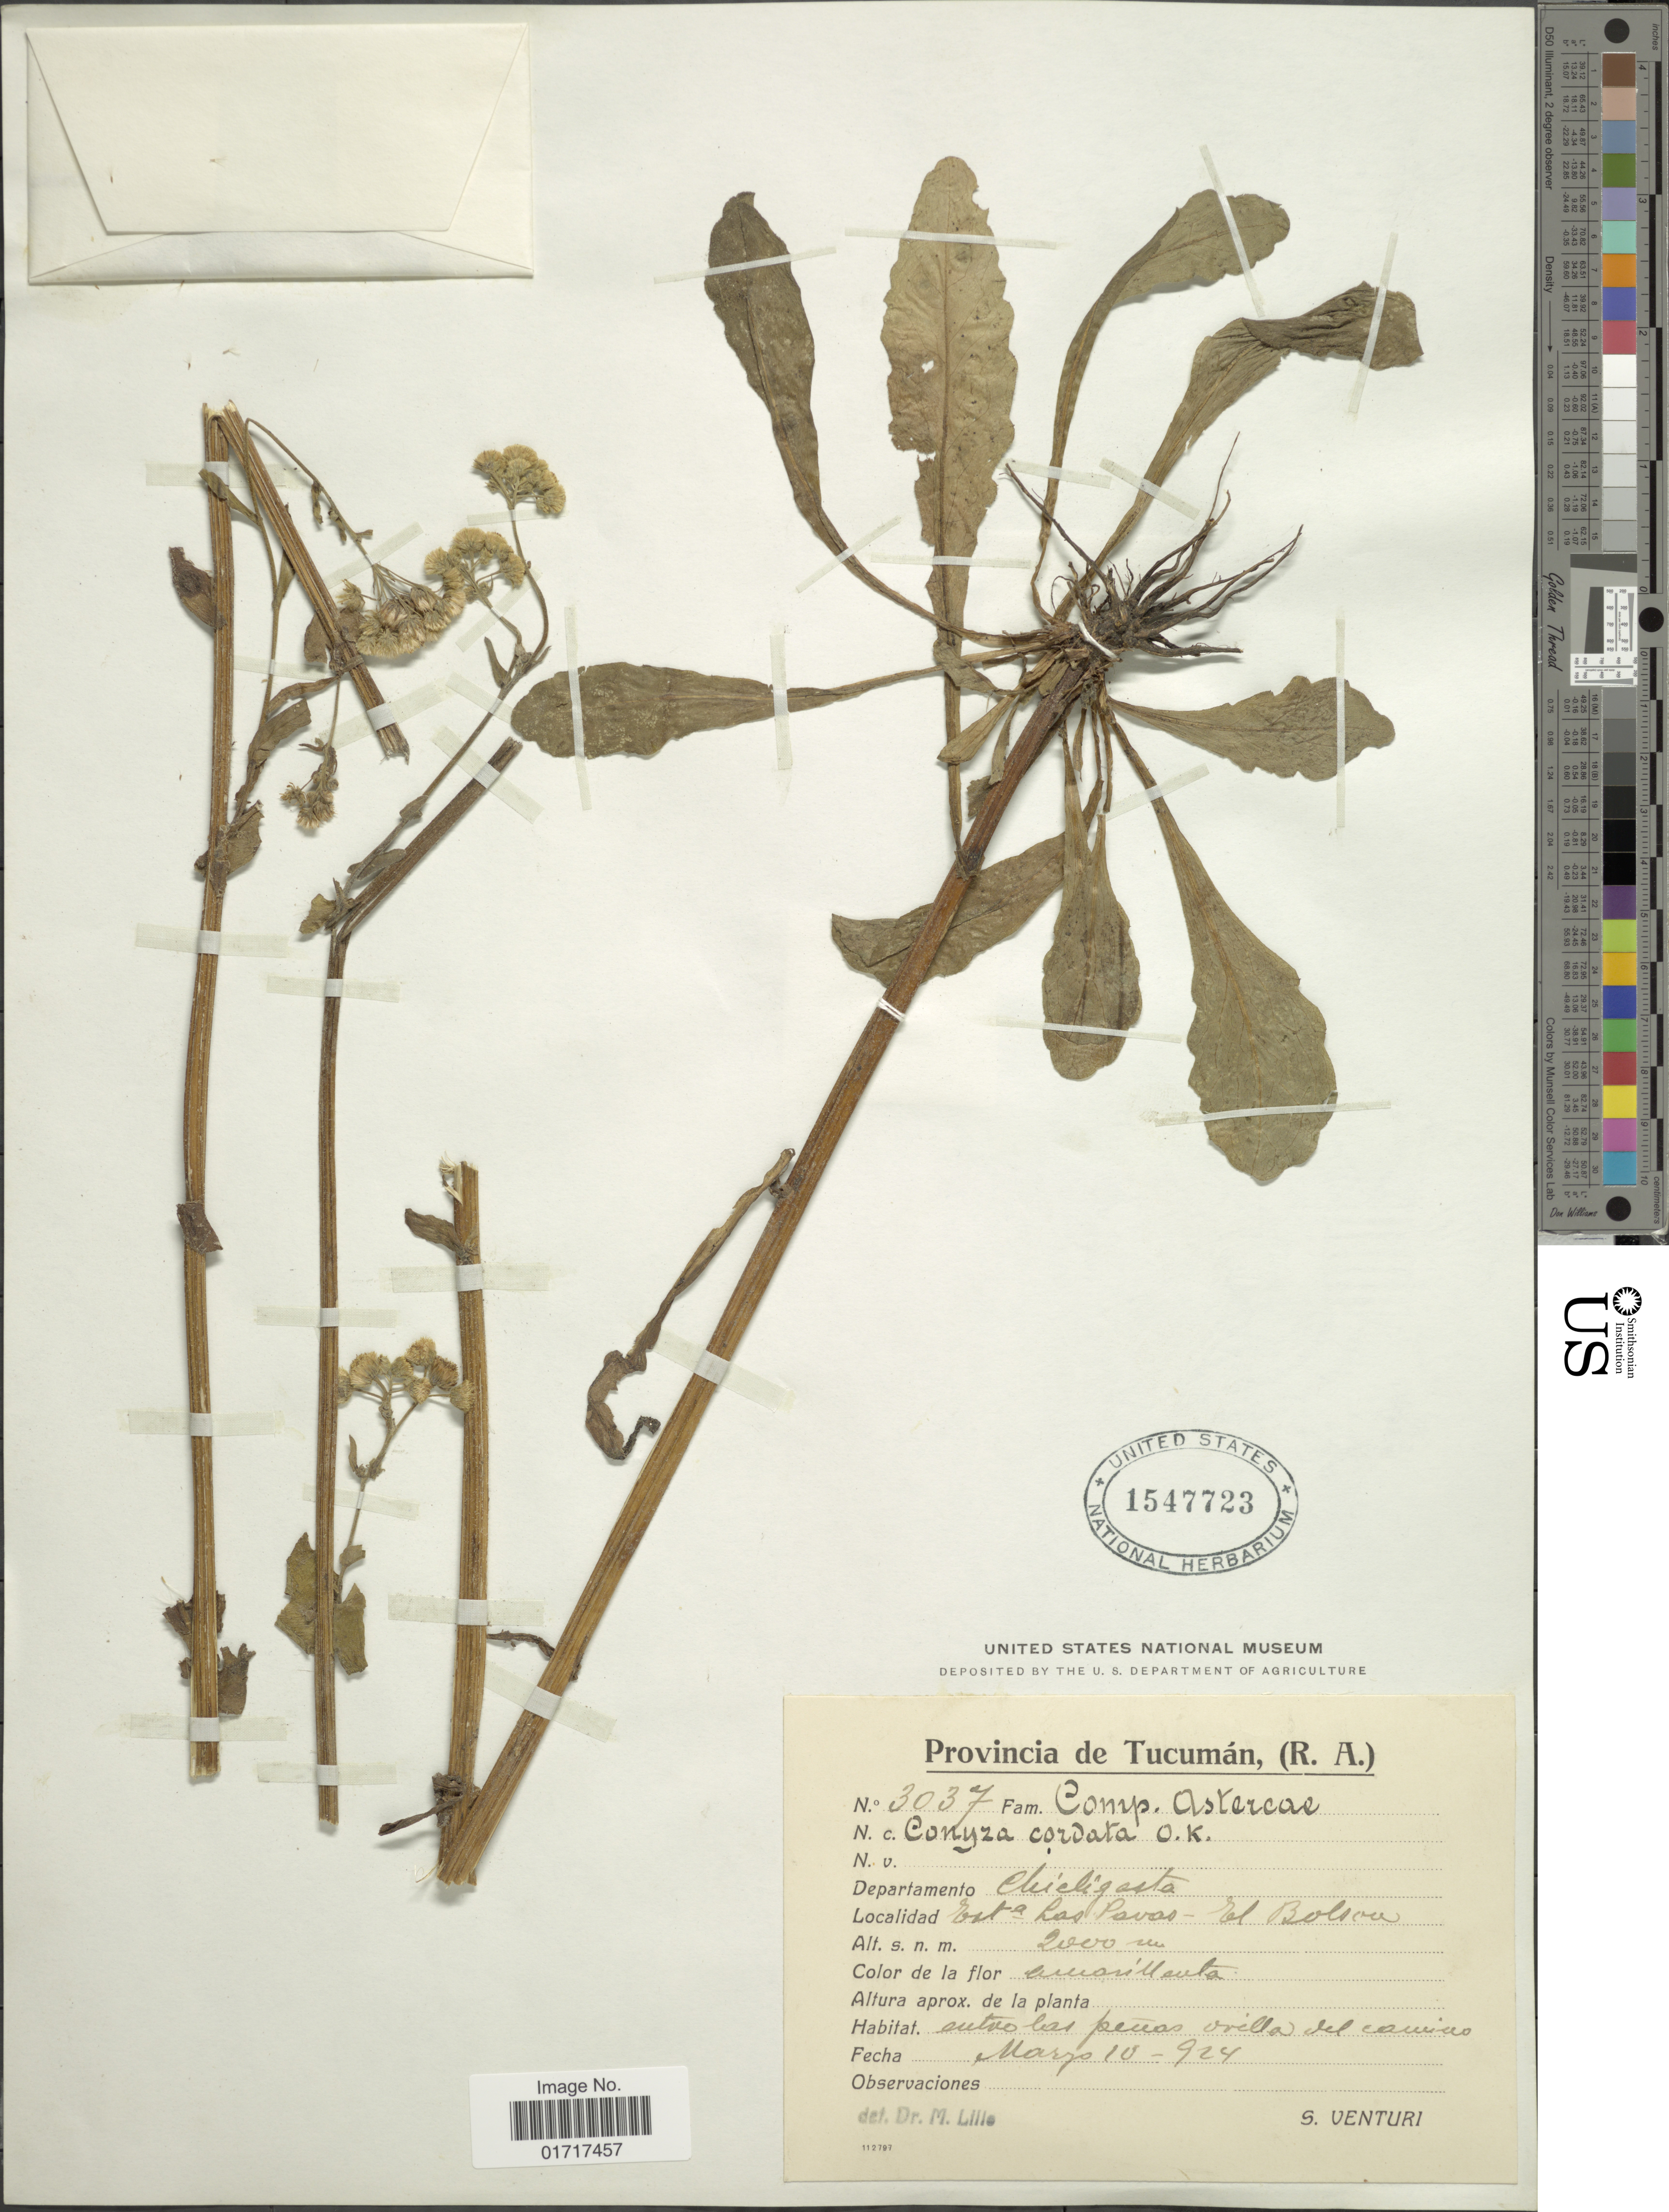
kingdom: Plantae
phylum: Tracheophyta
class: Magnoliopsida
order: Asterales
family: Asteraceae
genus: Conyza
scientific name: Conyza primulaefolia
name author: (Lam.) Cuatrec. & Lourteig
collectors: S. Venturi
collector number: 3037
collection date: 1924-03-10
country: Argentina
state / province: Tucuman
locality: Departamento Chiligasta. Esta. Las Pavas - El Bolson.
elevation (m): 2000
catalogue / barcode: US 1547723